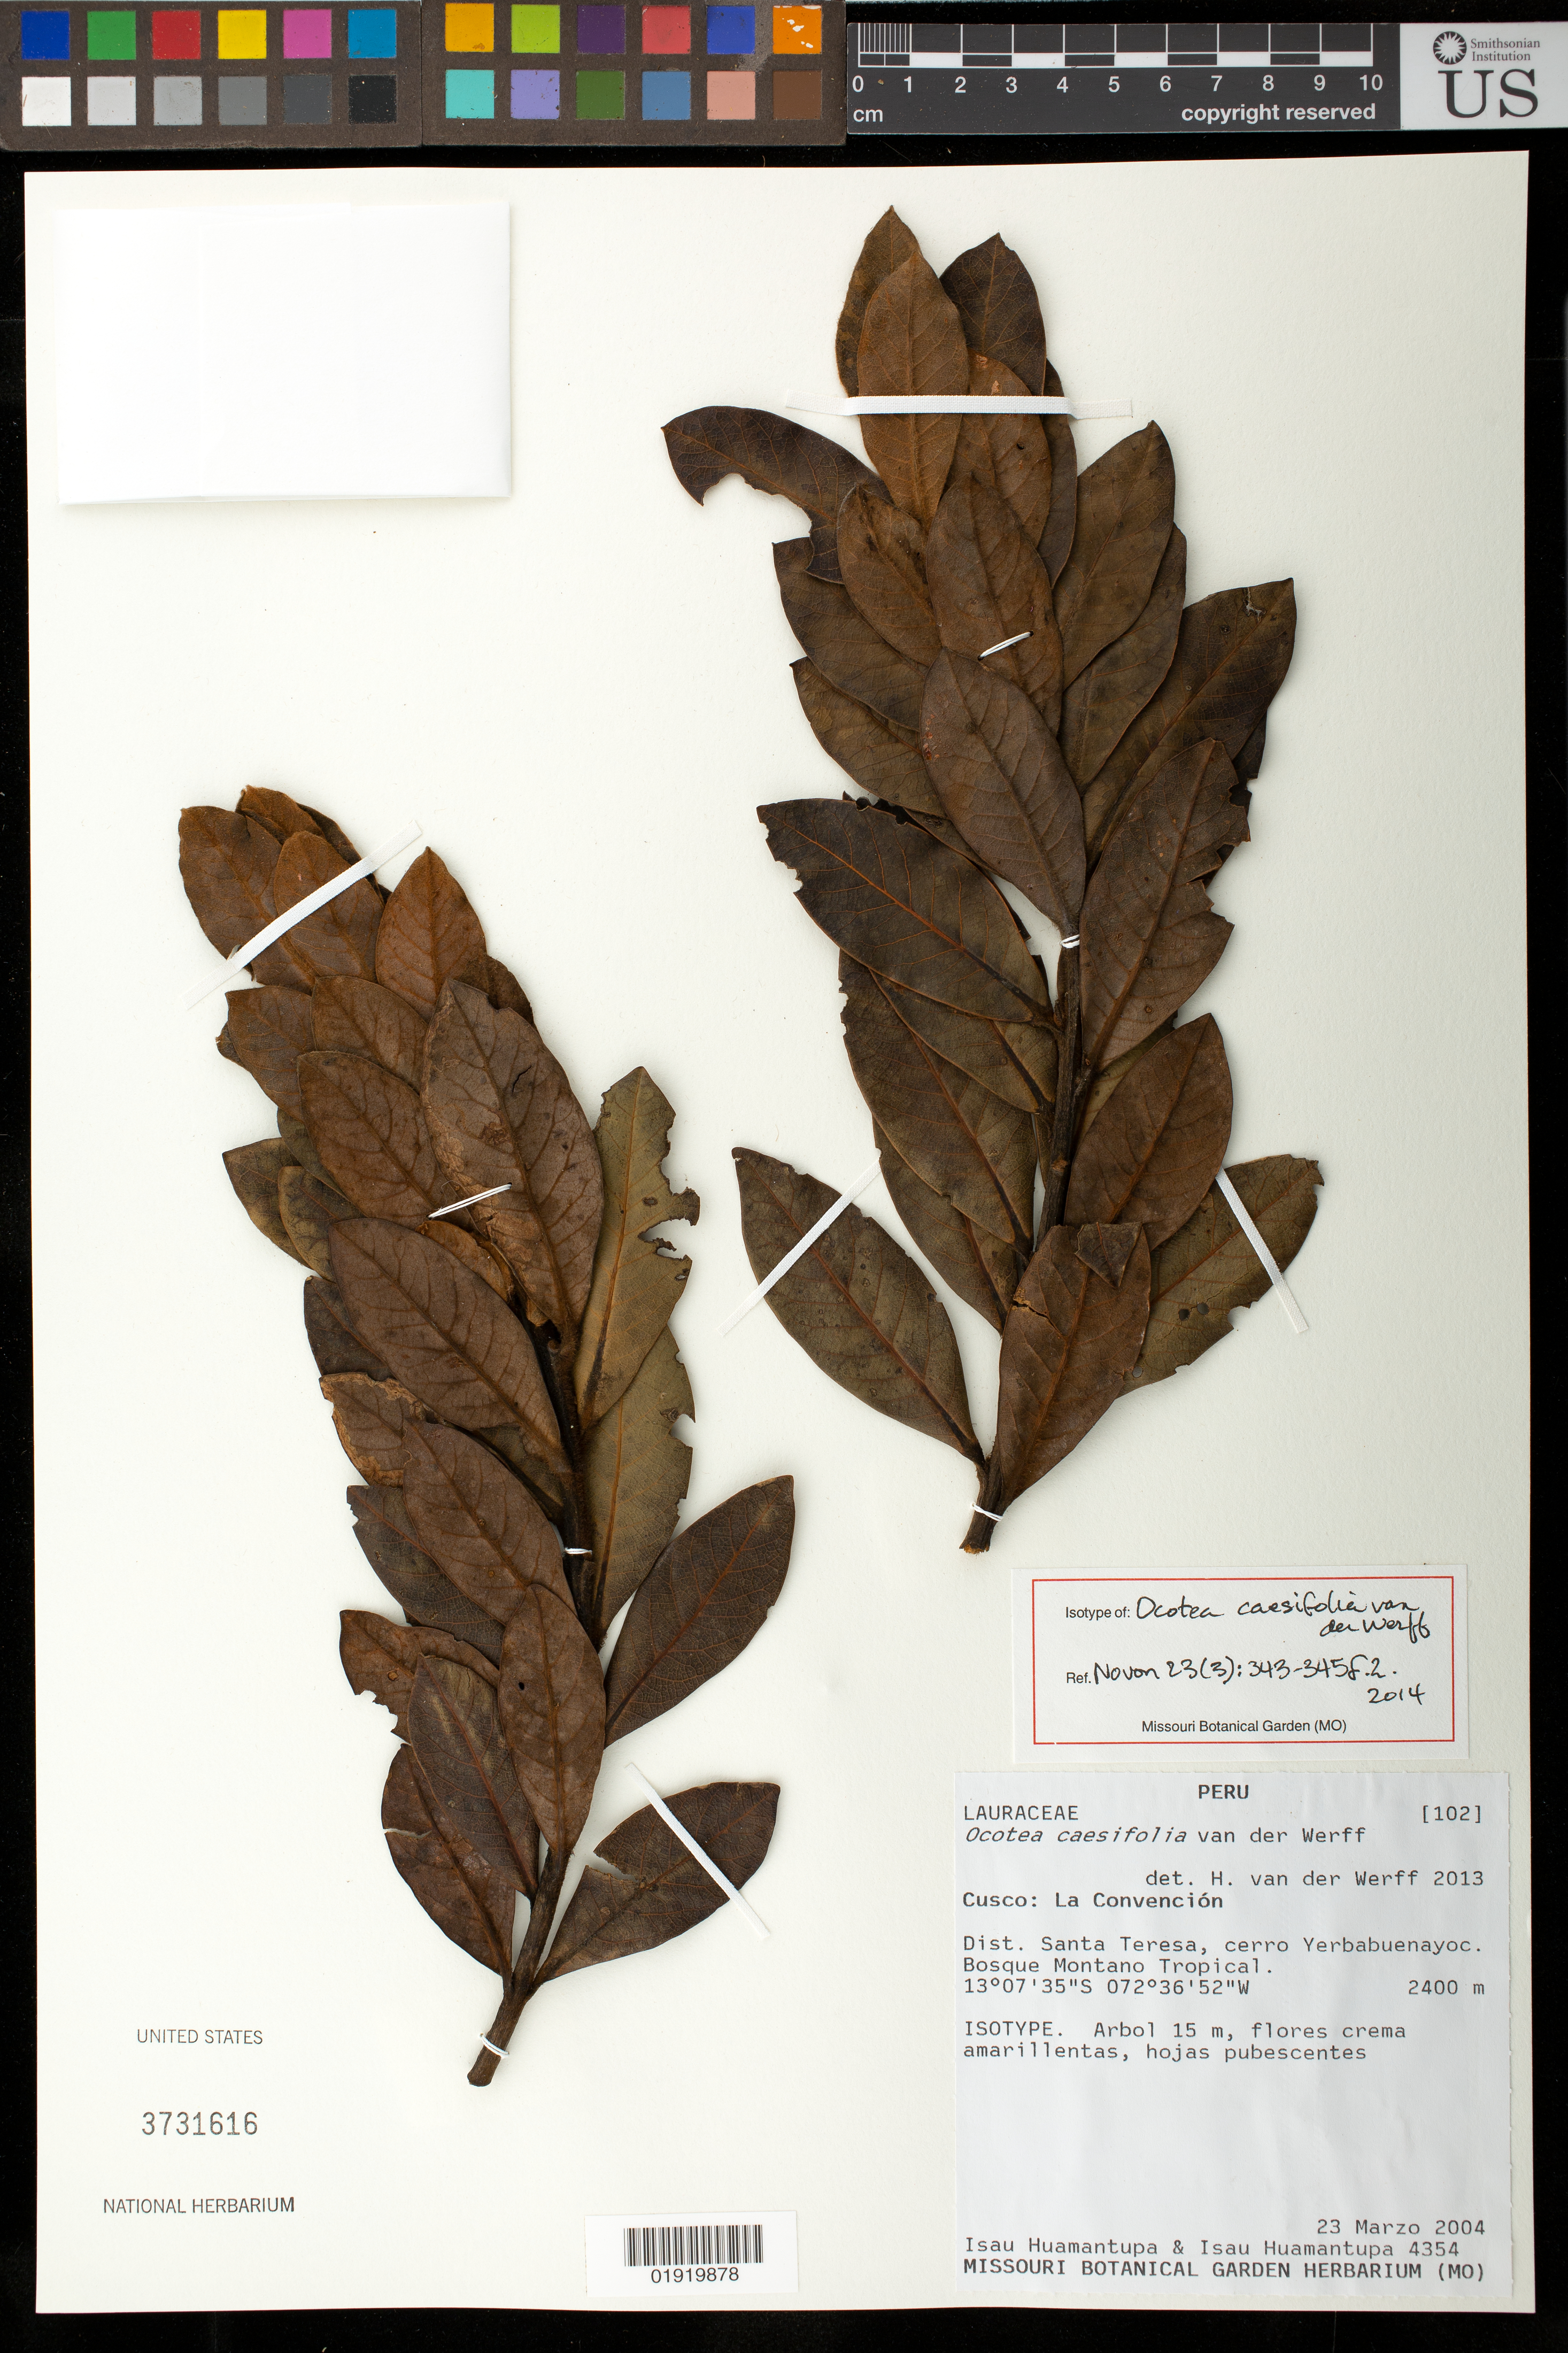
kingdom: Plantae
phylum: Tracheophyta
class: Magnoliopsida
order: Laurales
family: Lauraceae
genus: Ocotea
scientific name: Ocotea caesifolia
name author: van der Werff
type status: Isotype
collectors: I. Huamantupa & A. Huamantupa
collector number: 4354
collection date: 2004-03-23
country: Peru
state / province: Cusco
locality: Cusco: La Convención. Dist. Santa Teresa, cerro Yerbabuenayoc.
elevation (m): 2400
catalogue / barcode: US 3731616